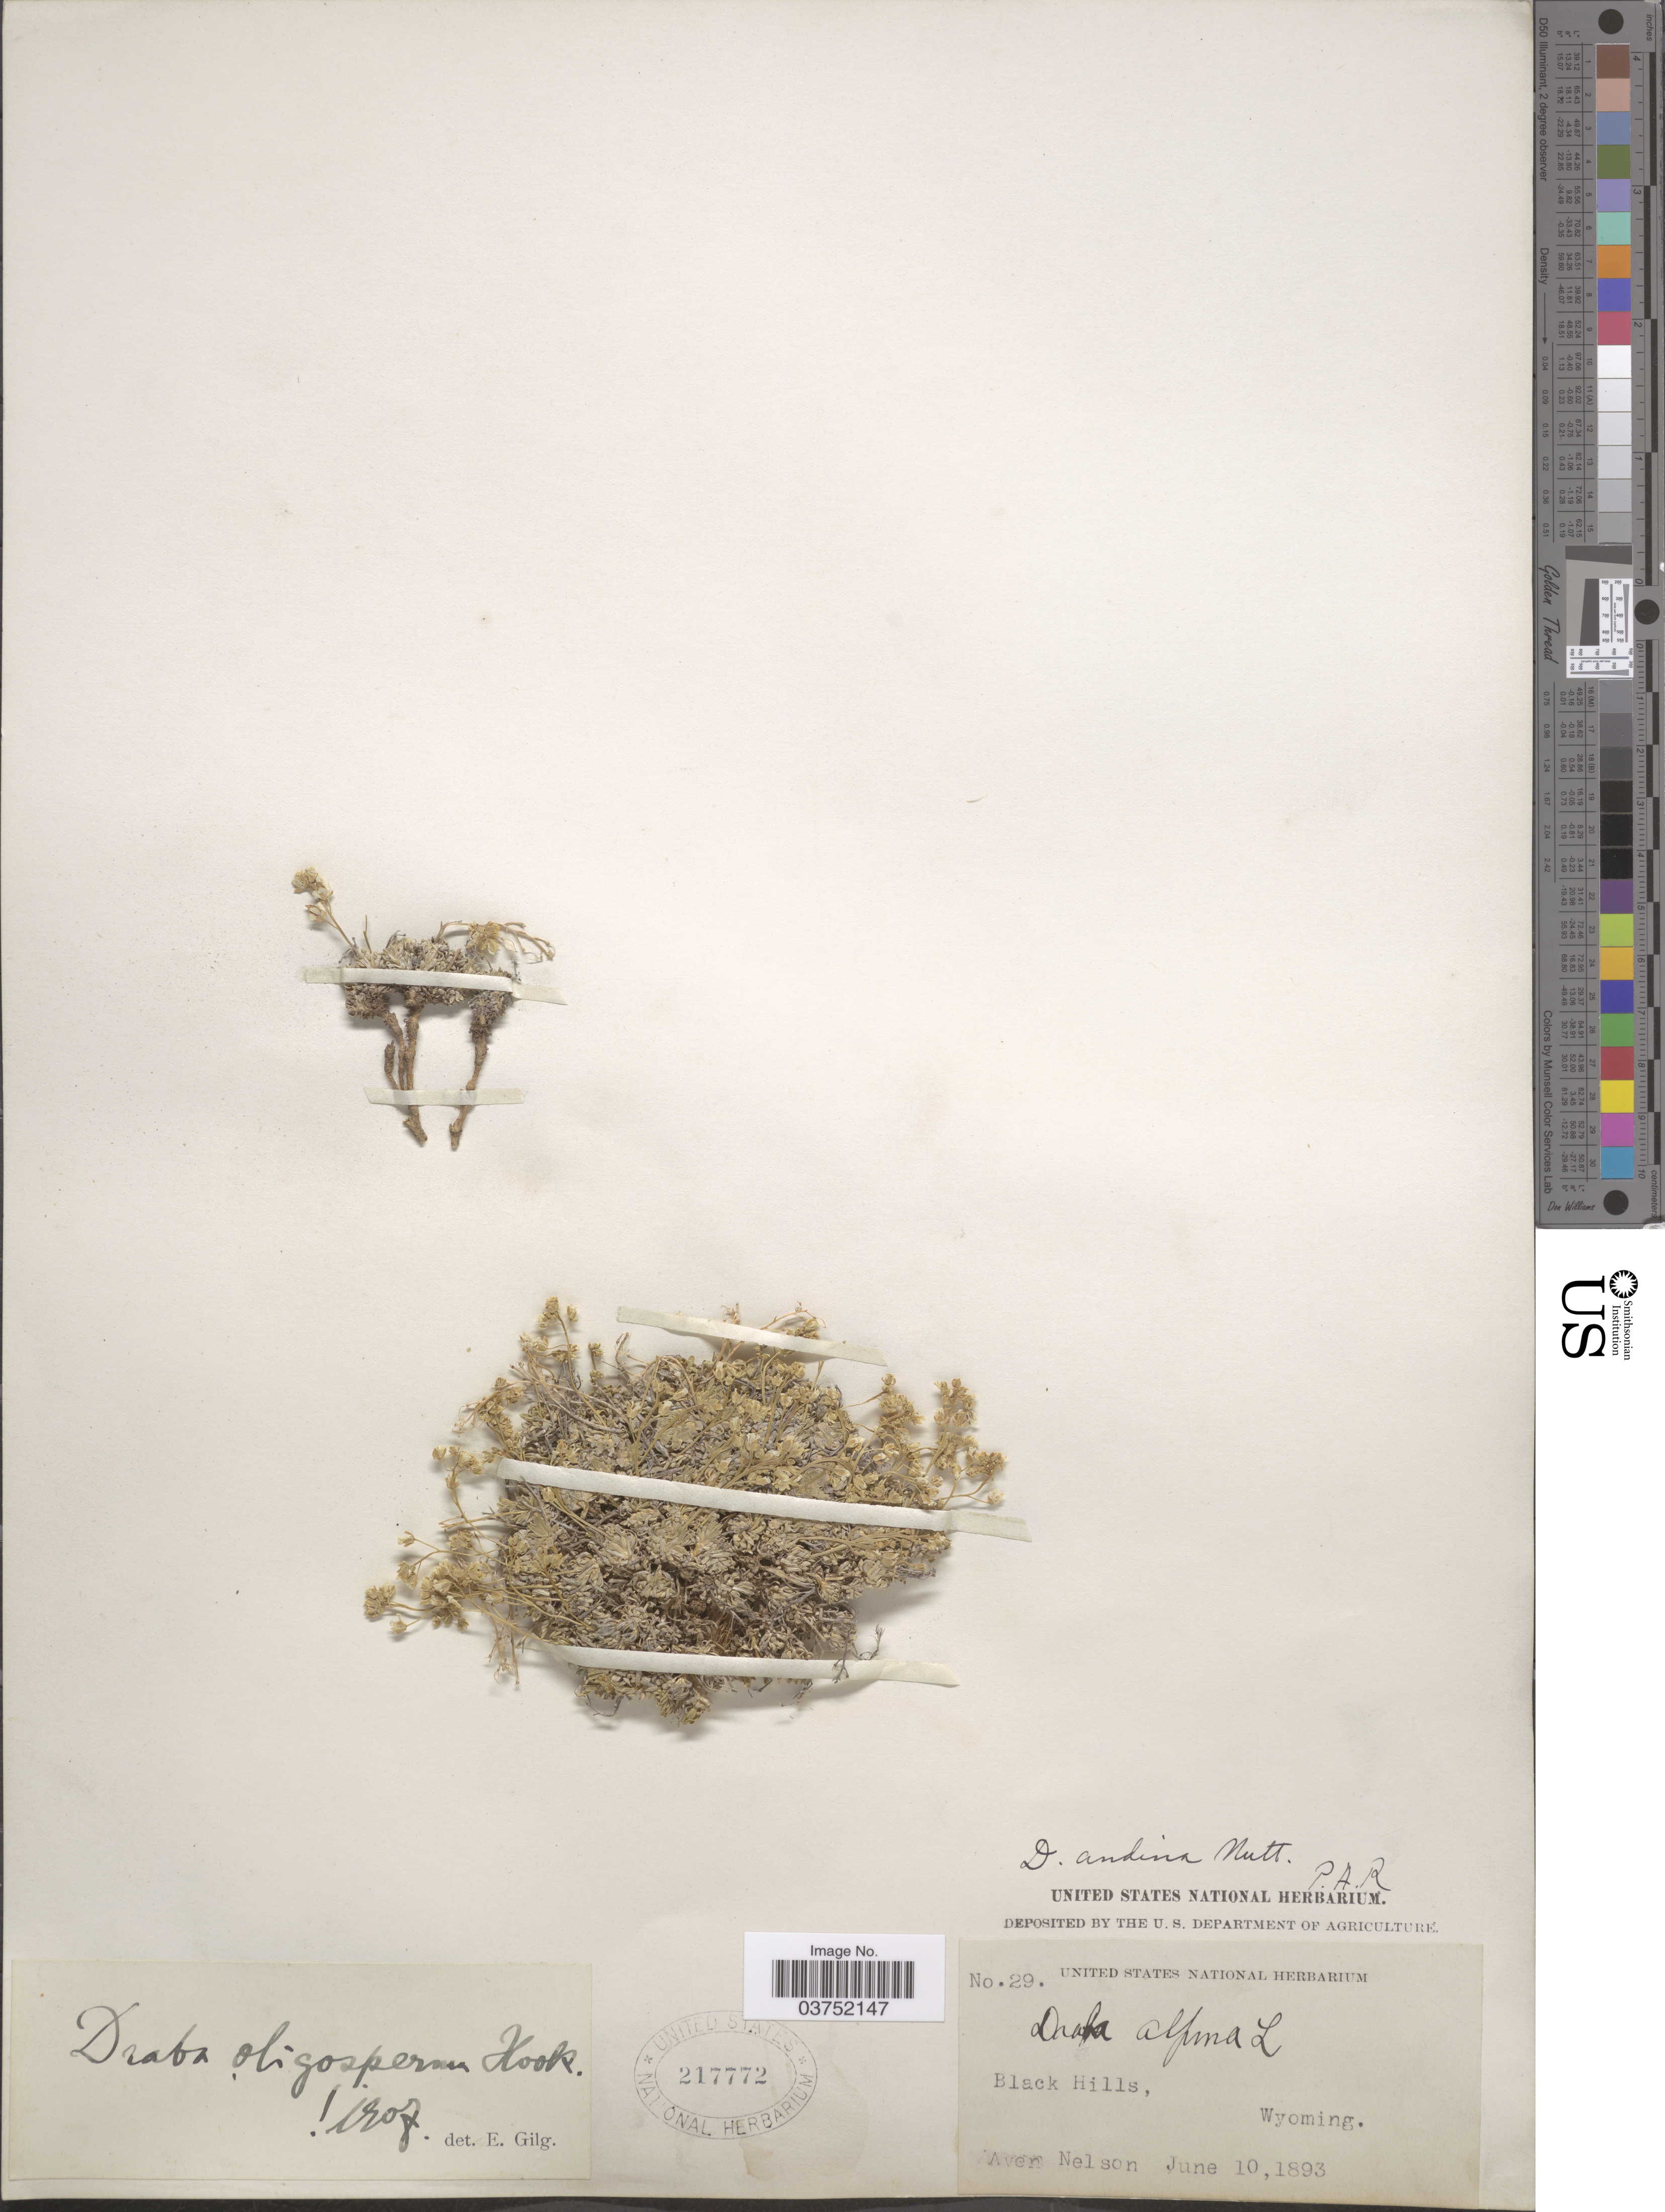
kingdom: Plantae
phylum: Tracheophyta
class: Magnoliopsida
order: Brassicales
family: Brassicaceae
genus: Draba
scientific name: Draba oligosperma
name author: Hook.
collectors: A. Nelson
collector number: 29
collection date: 1893-06-10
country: United States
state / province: Wyoming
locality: Black Hills.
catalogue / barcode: US 217772